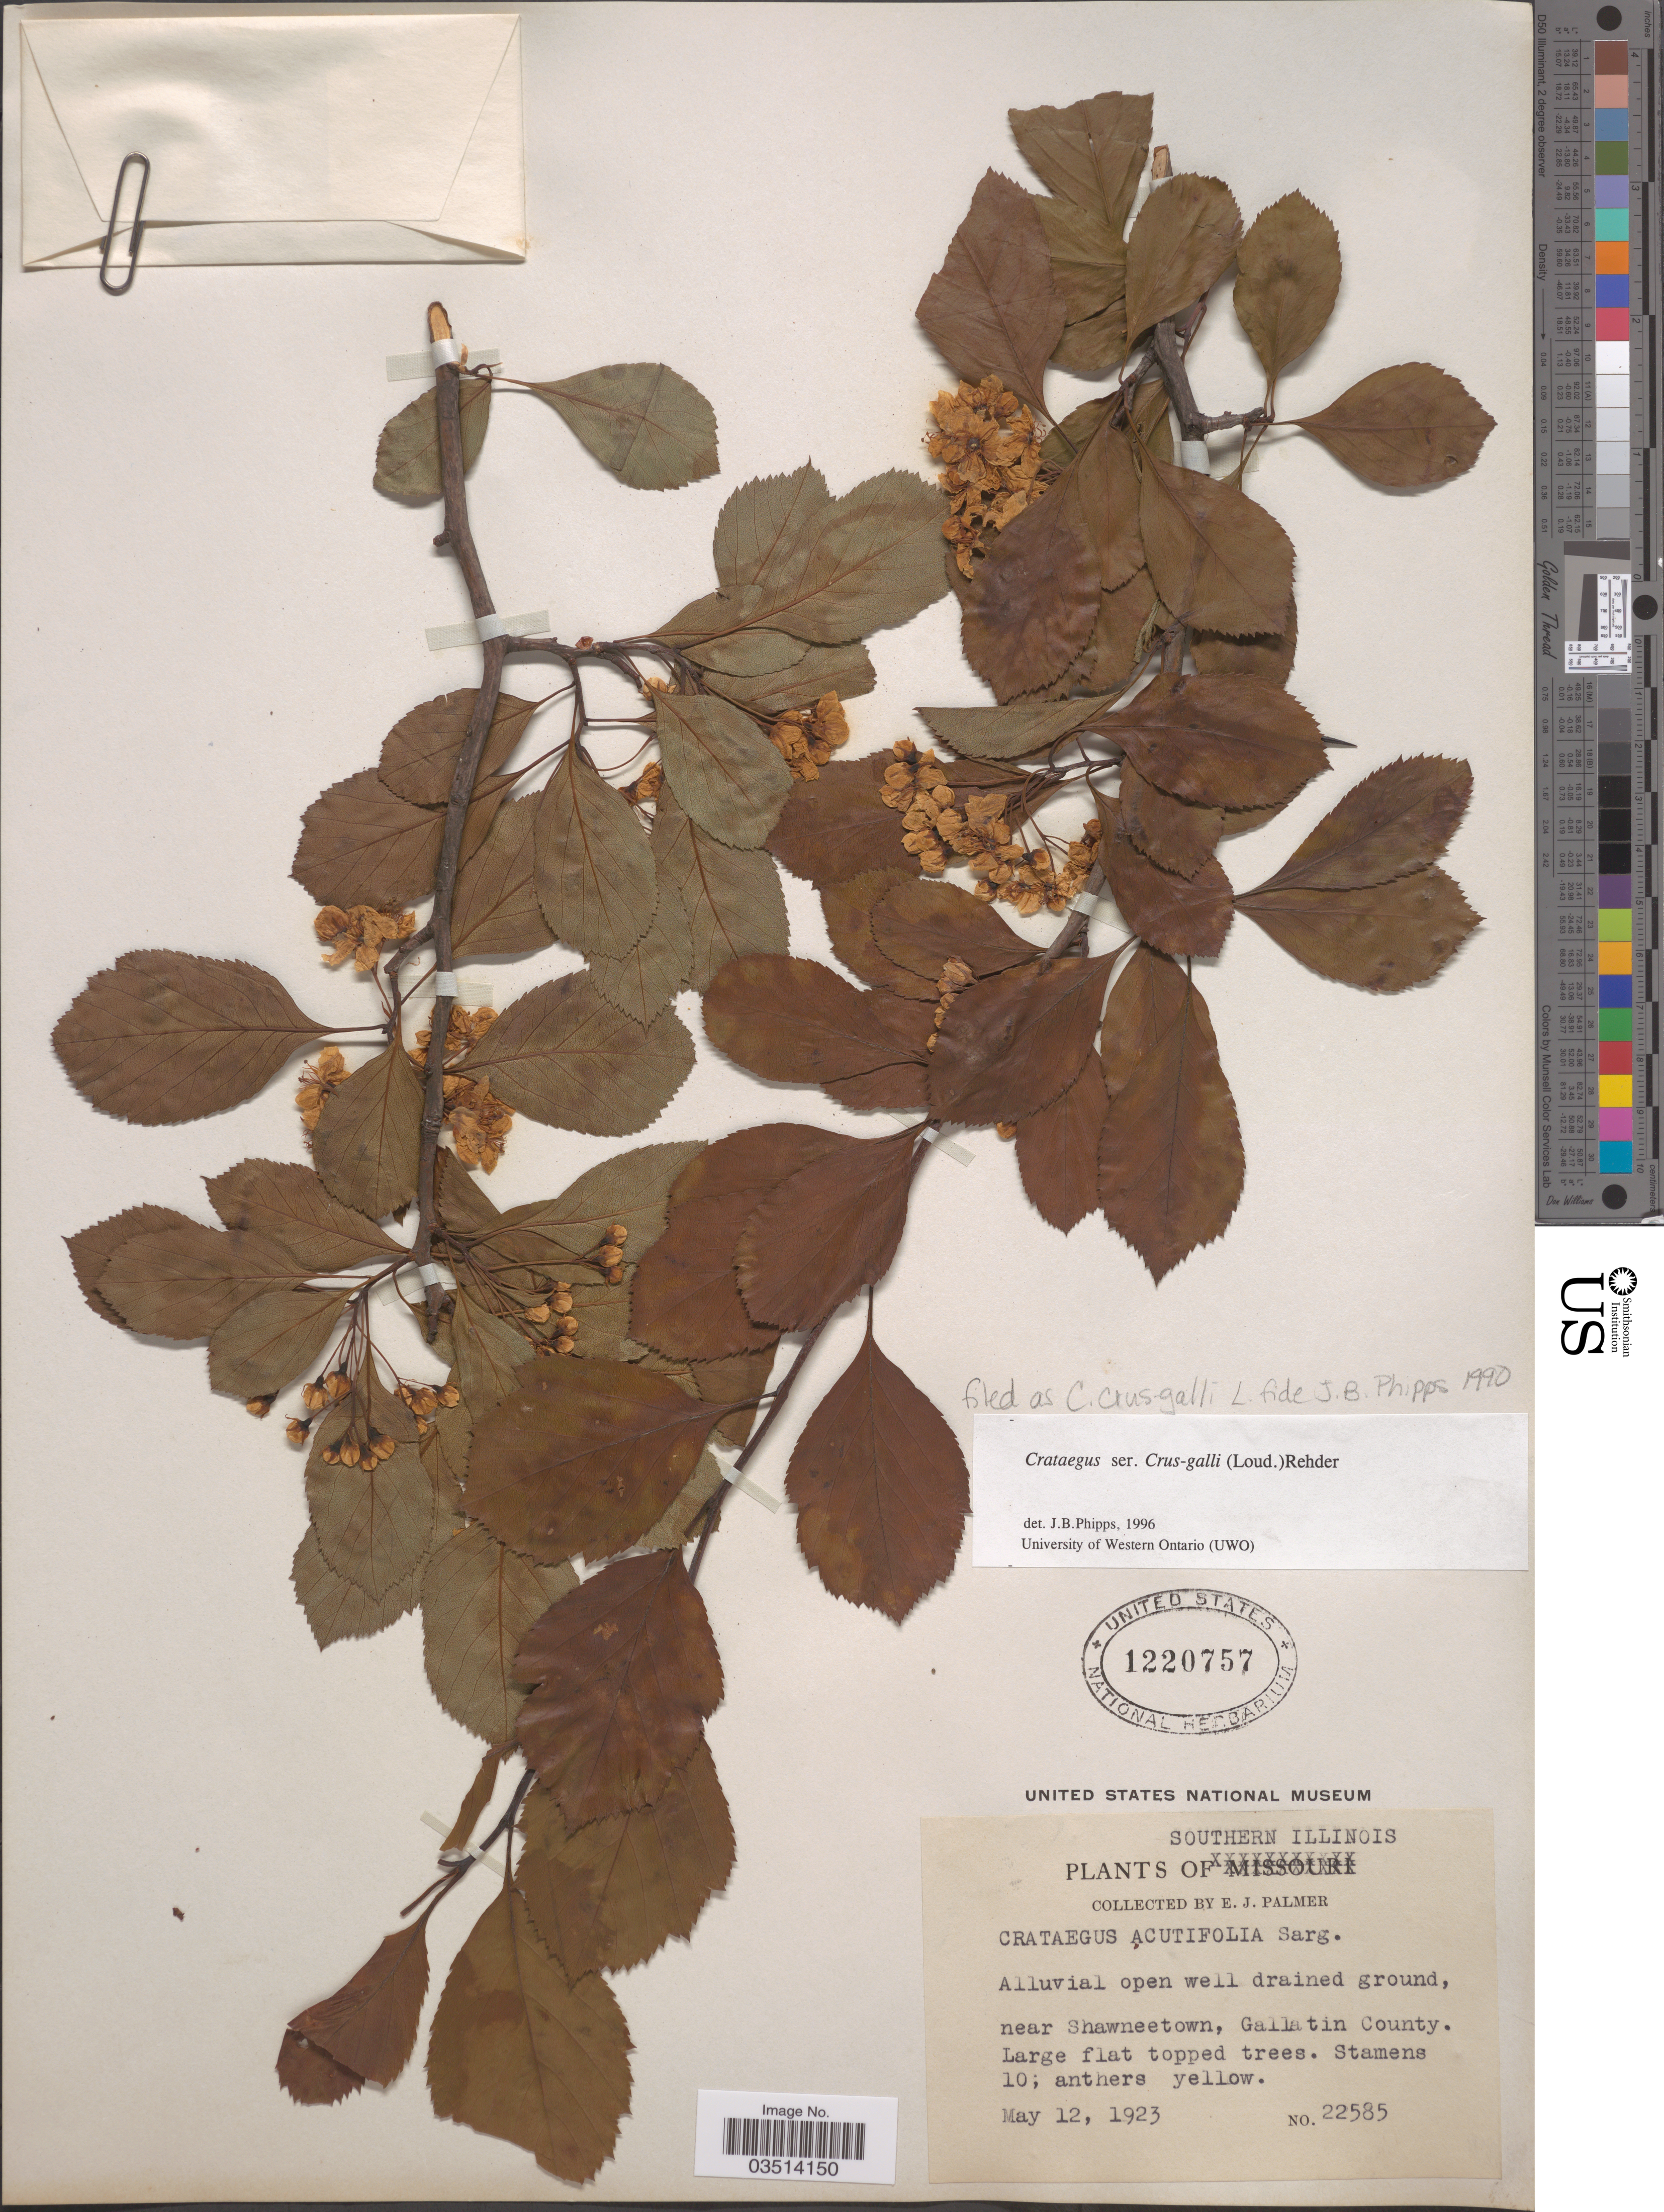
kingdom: Plantae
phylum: Tracheophyta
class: Magnoliopsida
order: Rosales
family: Rosaceae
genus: Crataegus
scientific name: Crataegus crus-galli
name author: L.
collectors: E. J. Palmer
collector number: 22585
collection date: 1923-05-12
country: United States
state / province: Illinois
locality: Southern Illinois. Near Shawneetown, Gallatin County.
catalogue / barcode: US 1220757